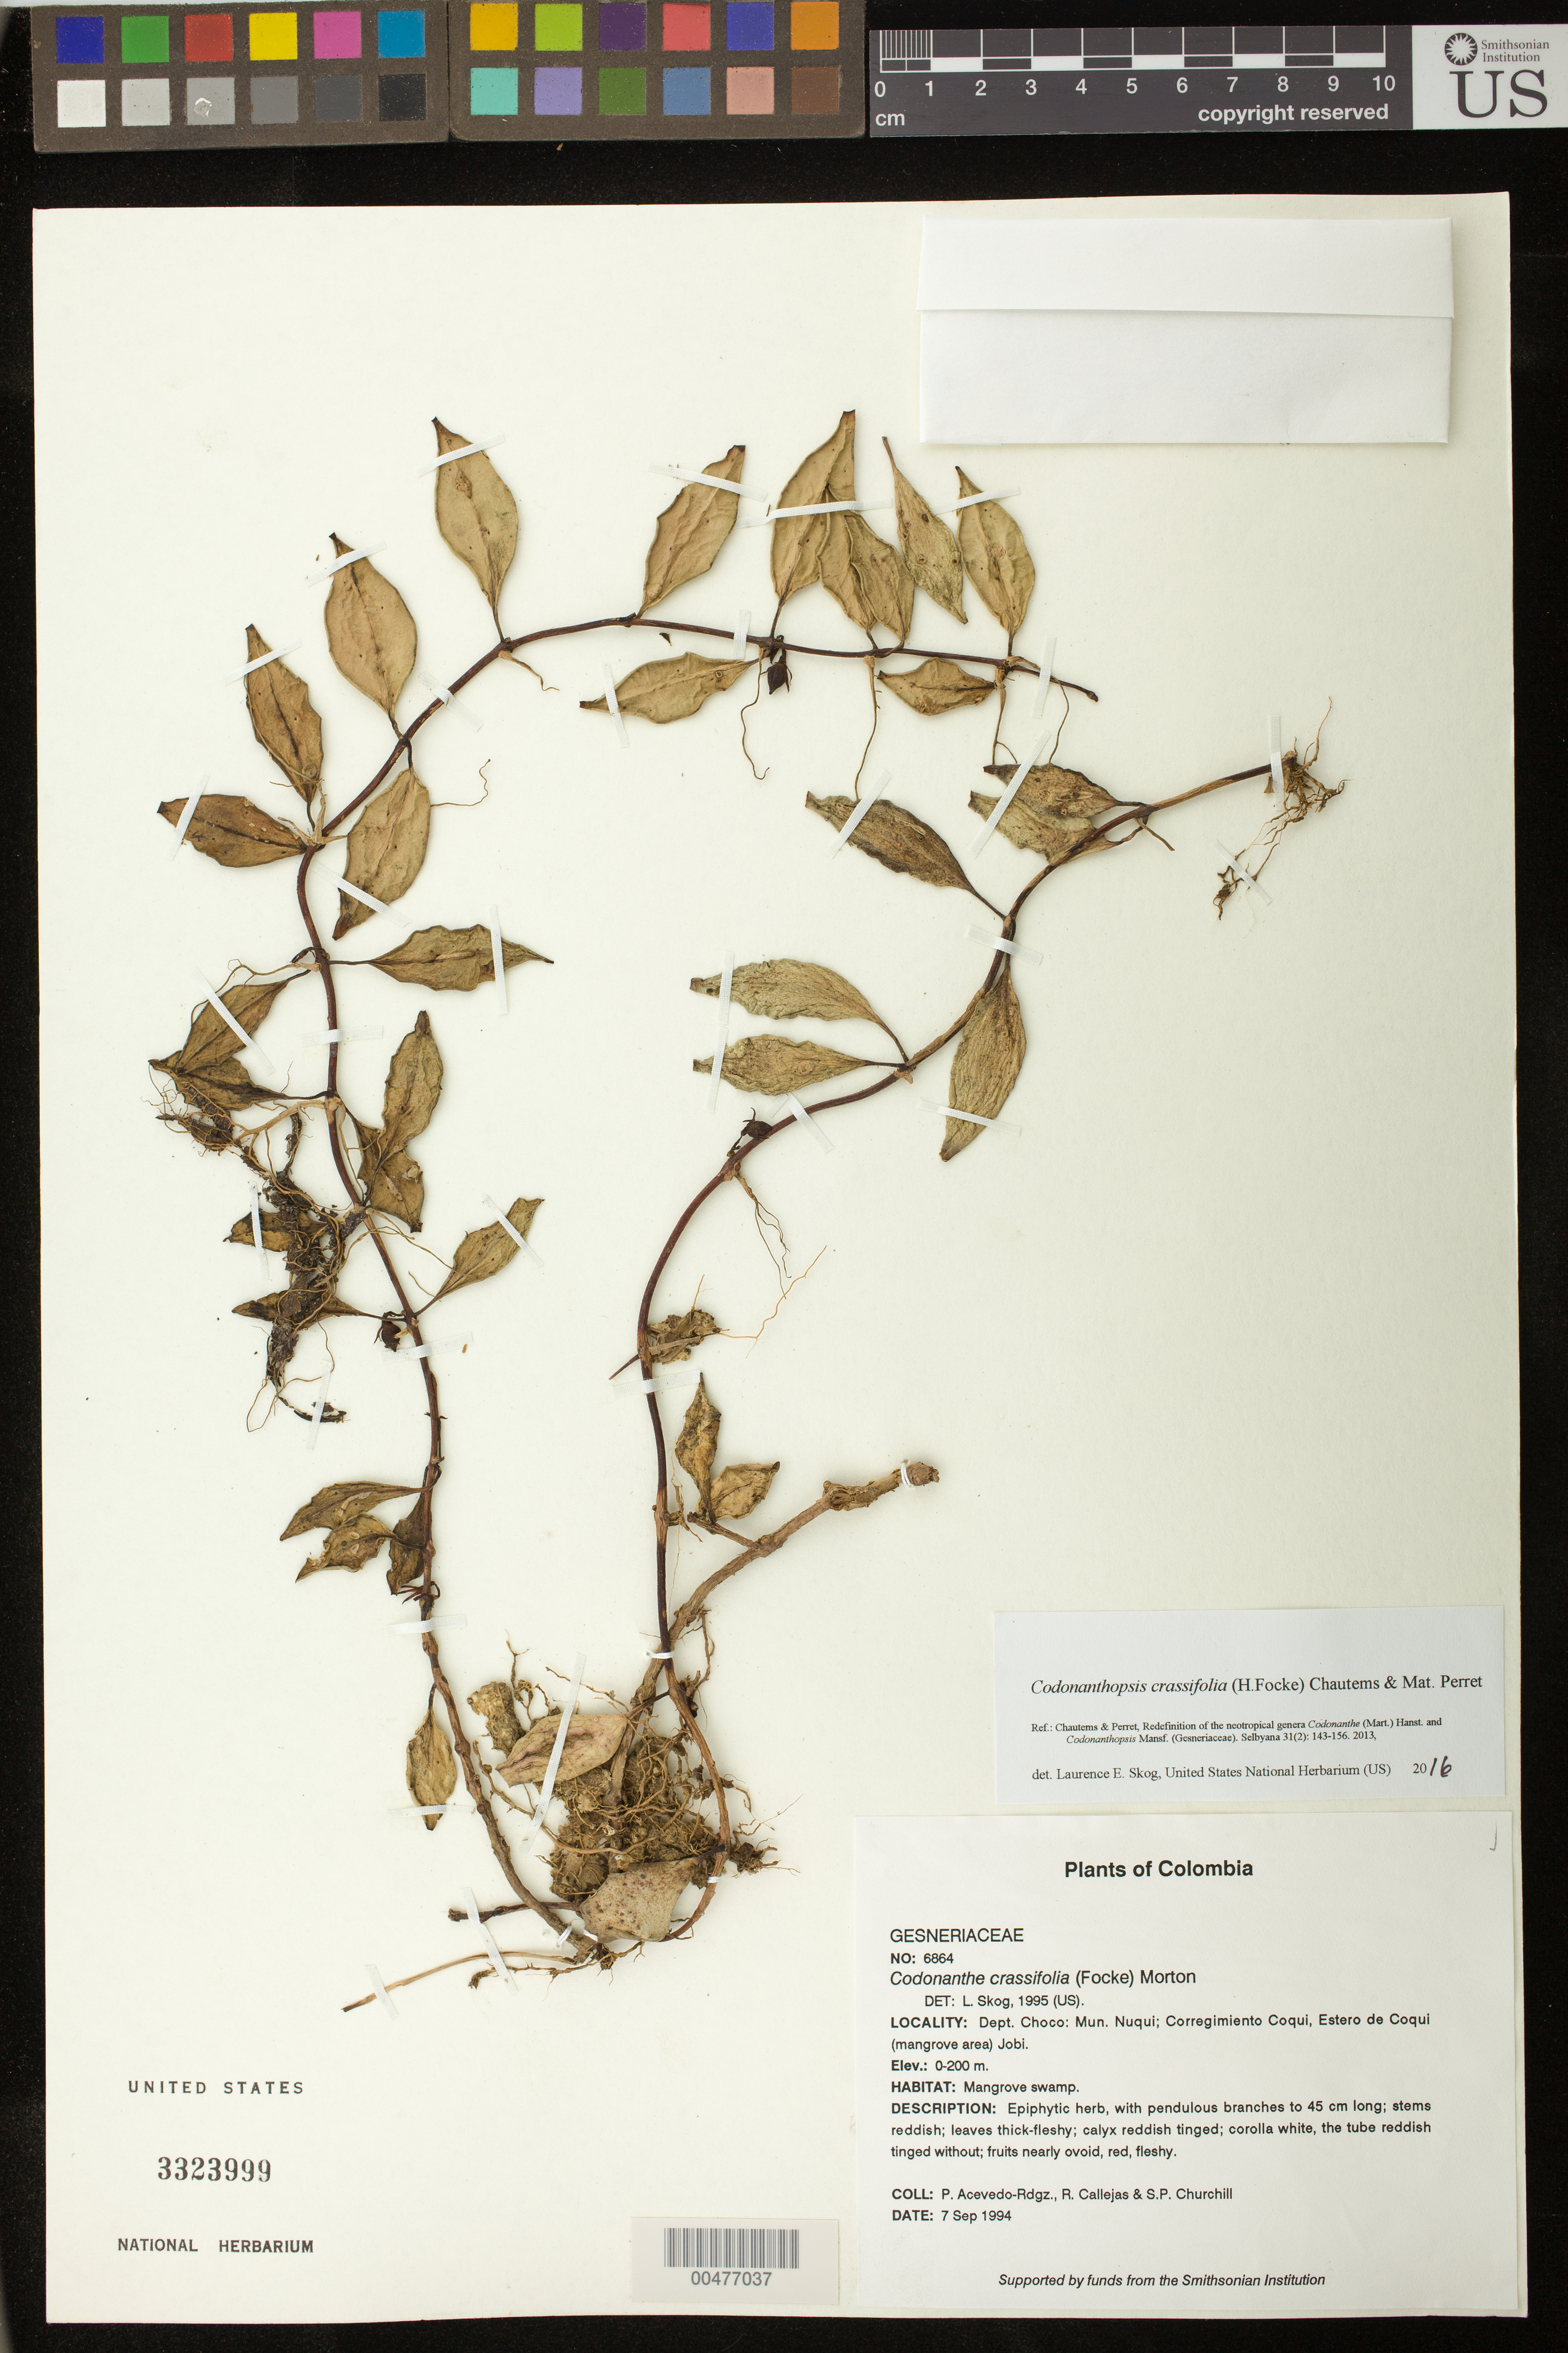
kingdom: Plantae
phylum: Tracheophyta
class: Magnoliopsida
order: Lamiales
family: Gesneriaceae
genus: Codonanthopsis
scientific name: Codonanthopsis crassifolia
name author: (H. Focke) Chautems & Mat.Perret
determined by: Skog, Laurence E.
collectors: P. Acevedo-Rodr., R. Callejas & S. Churchill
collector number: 6864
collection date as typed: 07 Sep 1994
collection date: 1994-09-07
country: Colombia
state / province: Chocó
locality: Mun. Nuqui; correg. Coqui, Estero de Coqui (mangrove area) Jobi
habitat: Mangrove swamp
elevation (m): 0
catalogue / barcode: US 3323999